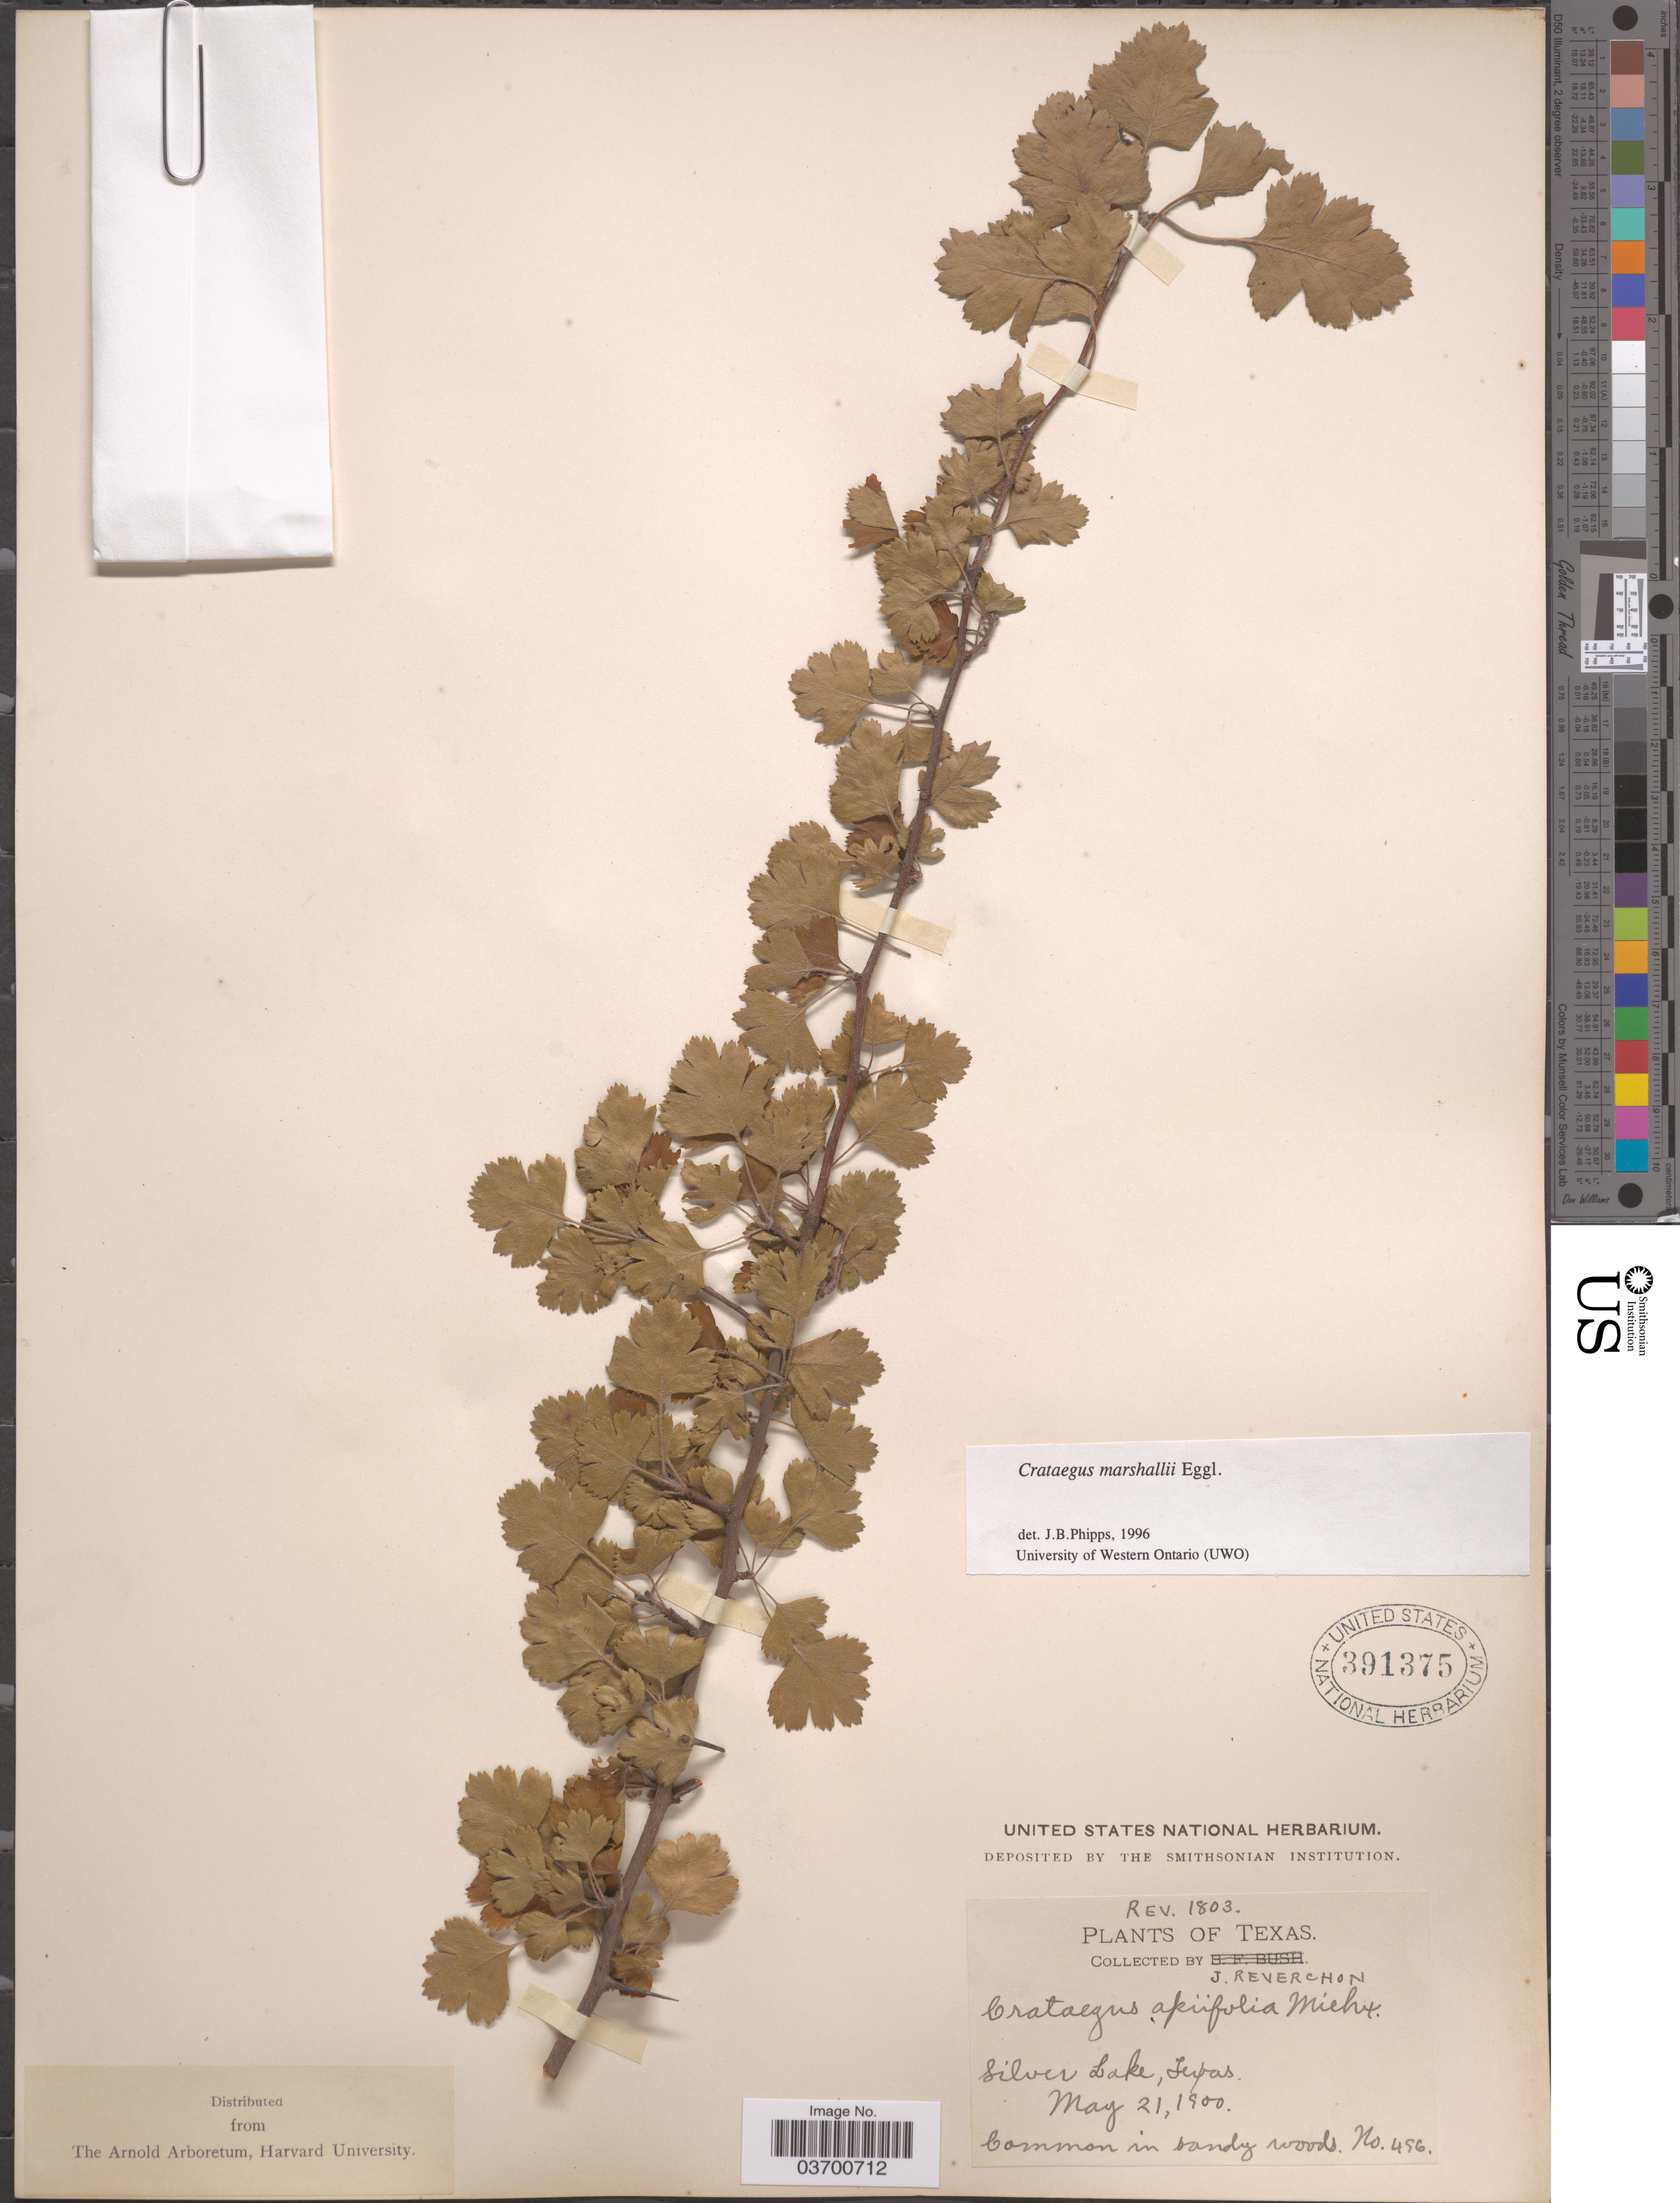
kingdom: Plantae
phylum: Tracheophyta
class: Magnoliopsida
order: Rosales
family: Rosaceae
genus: Crataegus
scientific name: Crataegus marshallii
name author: Eggl.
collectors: J. Reverchon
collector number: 496/ 1803?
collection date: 1900-05-21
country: United States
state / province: Texas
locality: Silver Lake.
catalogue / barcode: US 391375